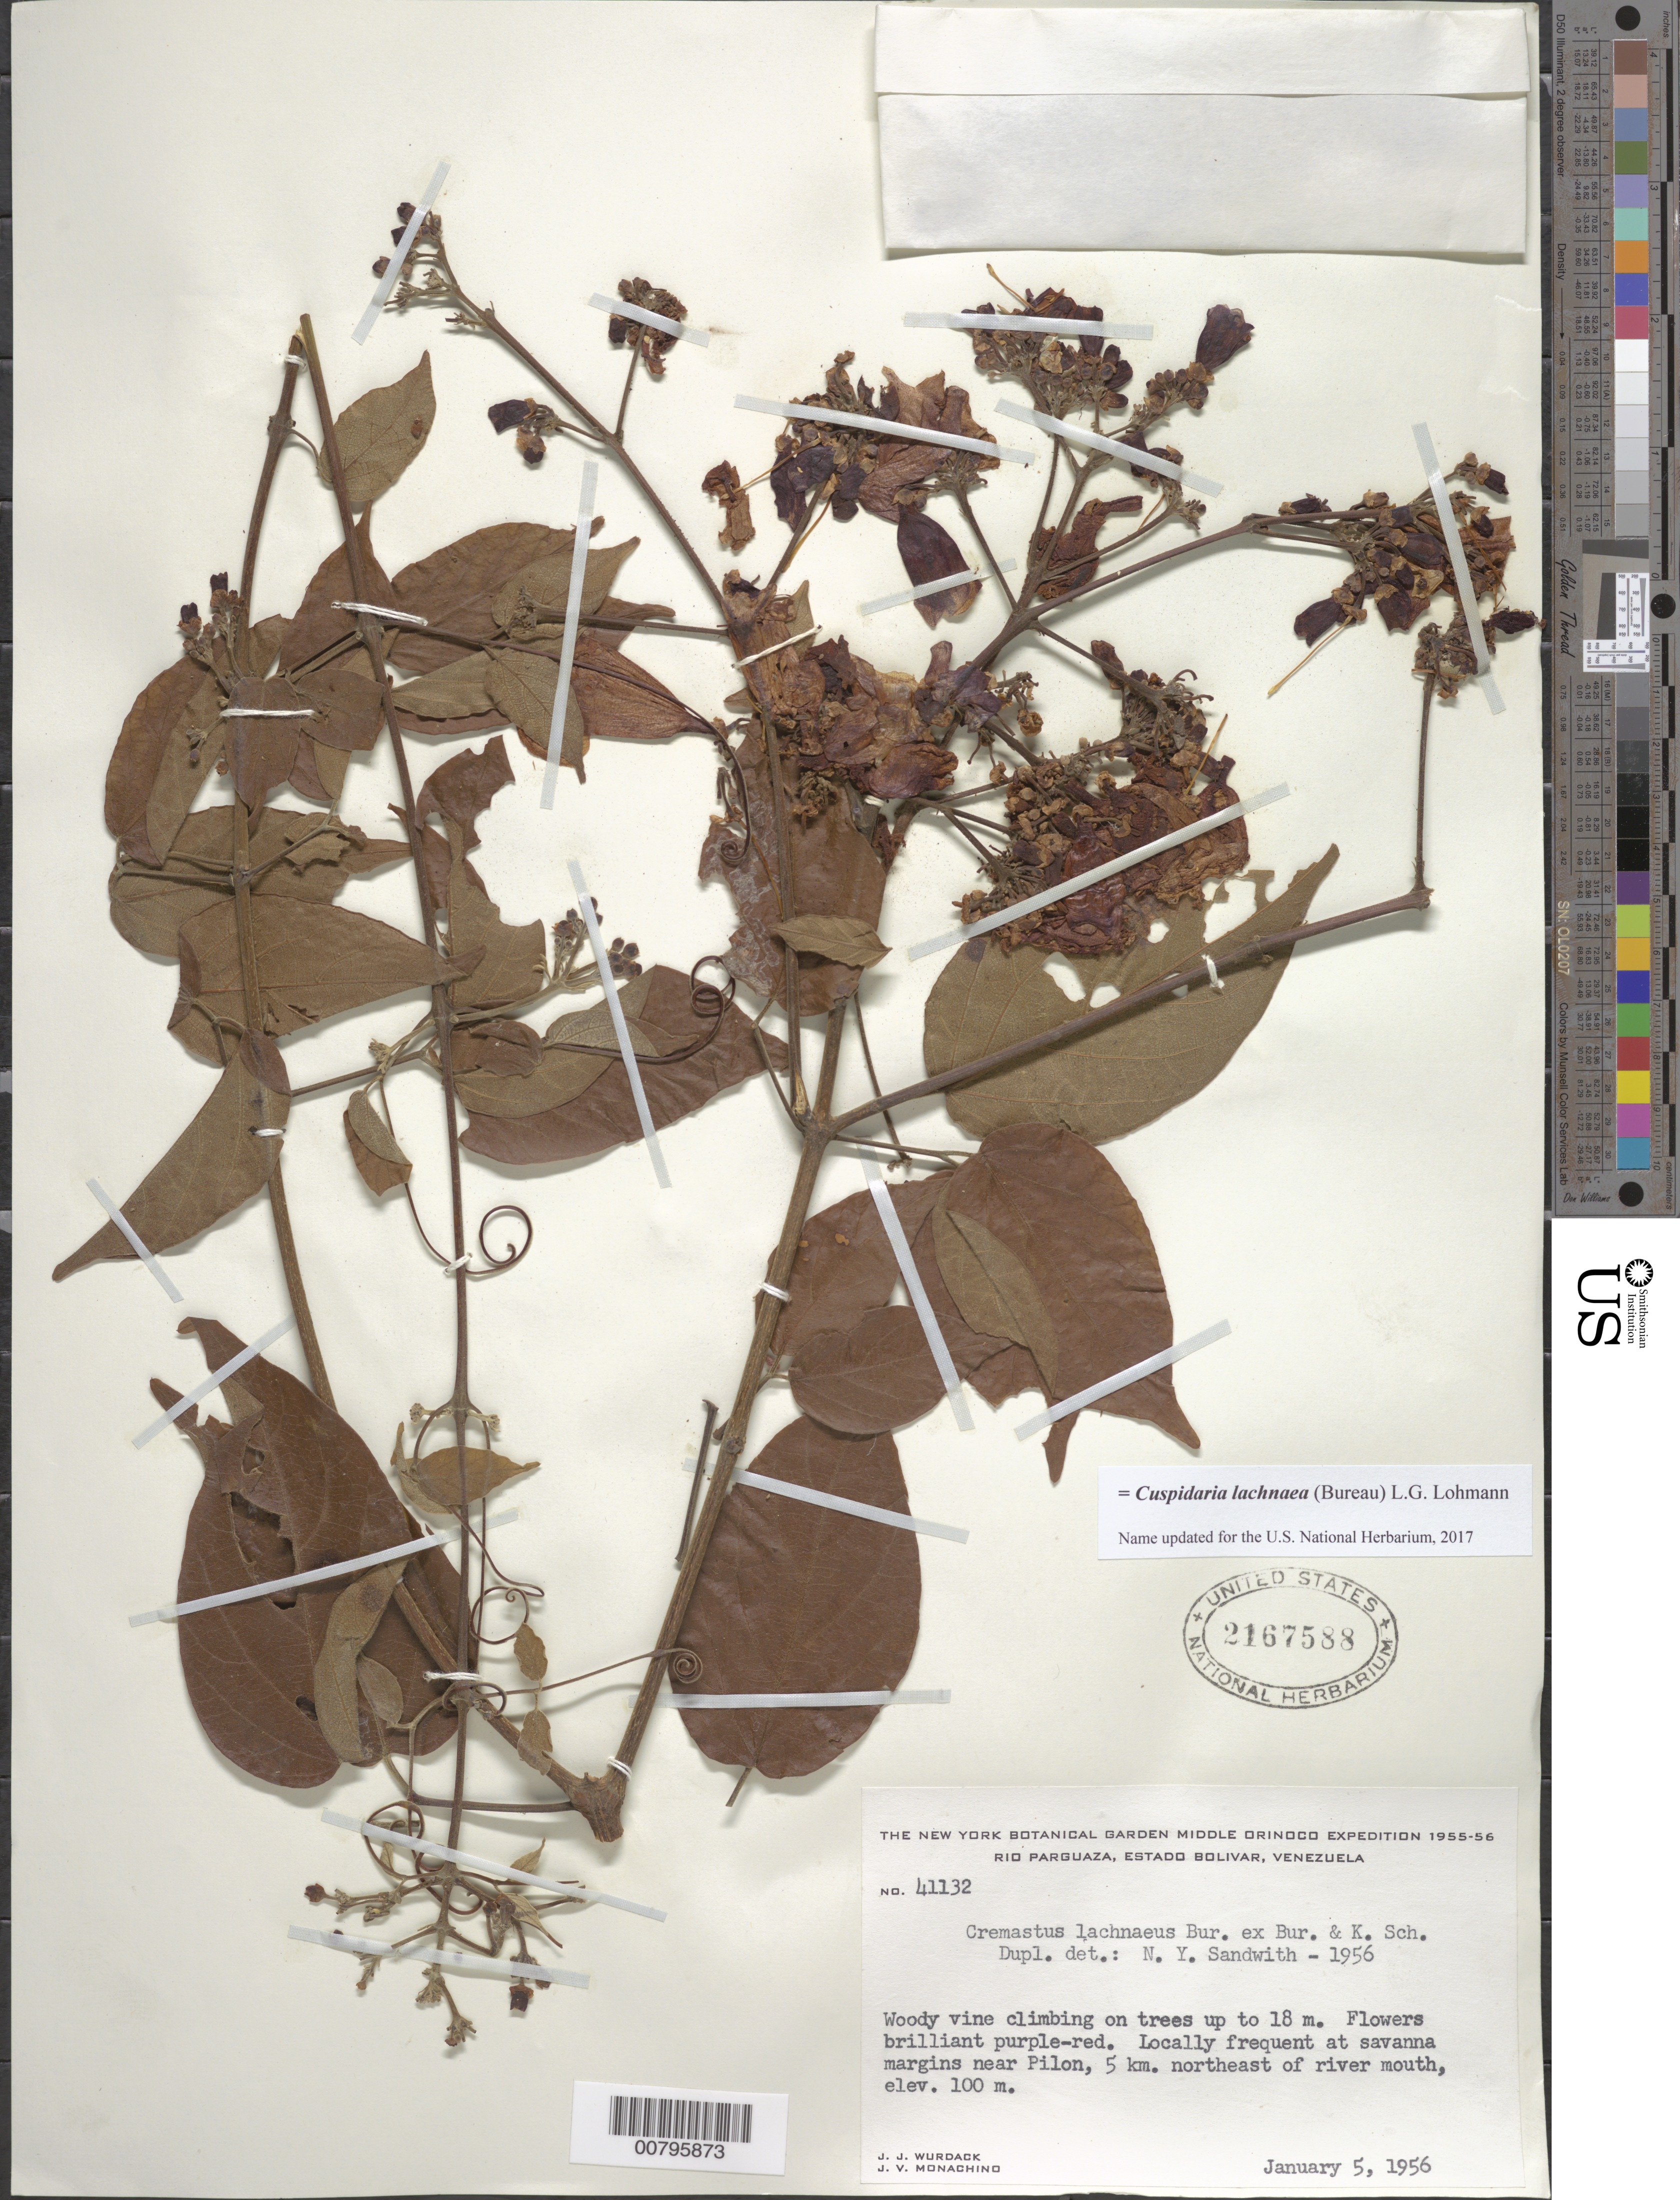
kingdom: Plantae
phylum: Tracheophyta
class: Magnoliopsida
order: Lamiales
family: Bignoniaceae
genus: Cuspidaria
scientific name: Cuspidaria lachnaea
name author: (Bureau) L.G. Lohmann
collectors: J. J. Wurdack & J. V. Monachino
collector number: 41132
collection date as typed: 5-Jan-56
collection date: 1956-01-05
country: Venezuela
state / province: Bolívar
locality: Pilon, near; 5 km NE of mouth of Río Parguaza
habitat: Savanna margins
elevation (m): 100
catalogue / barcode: US 2167588